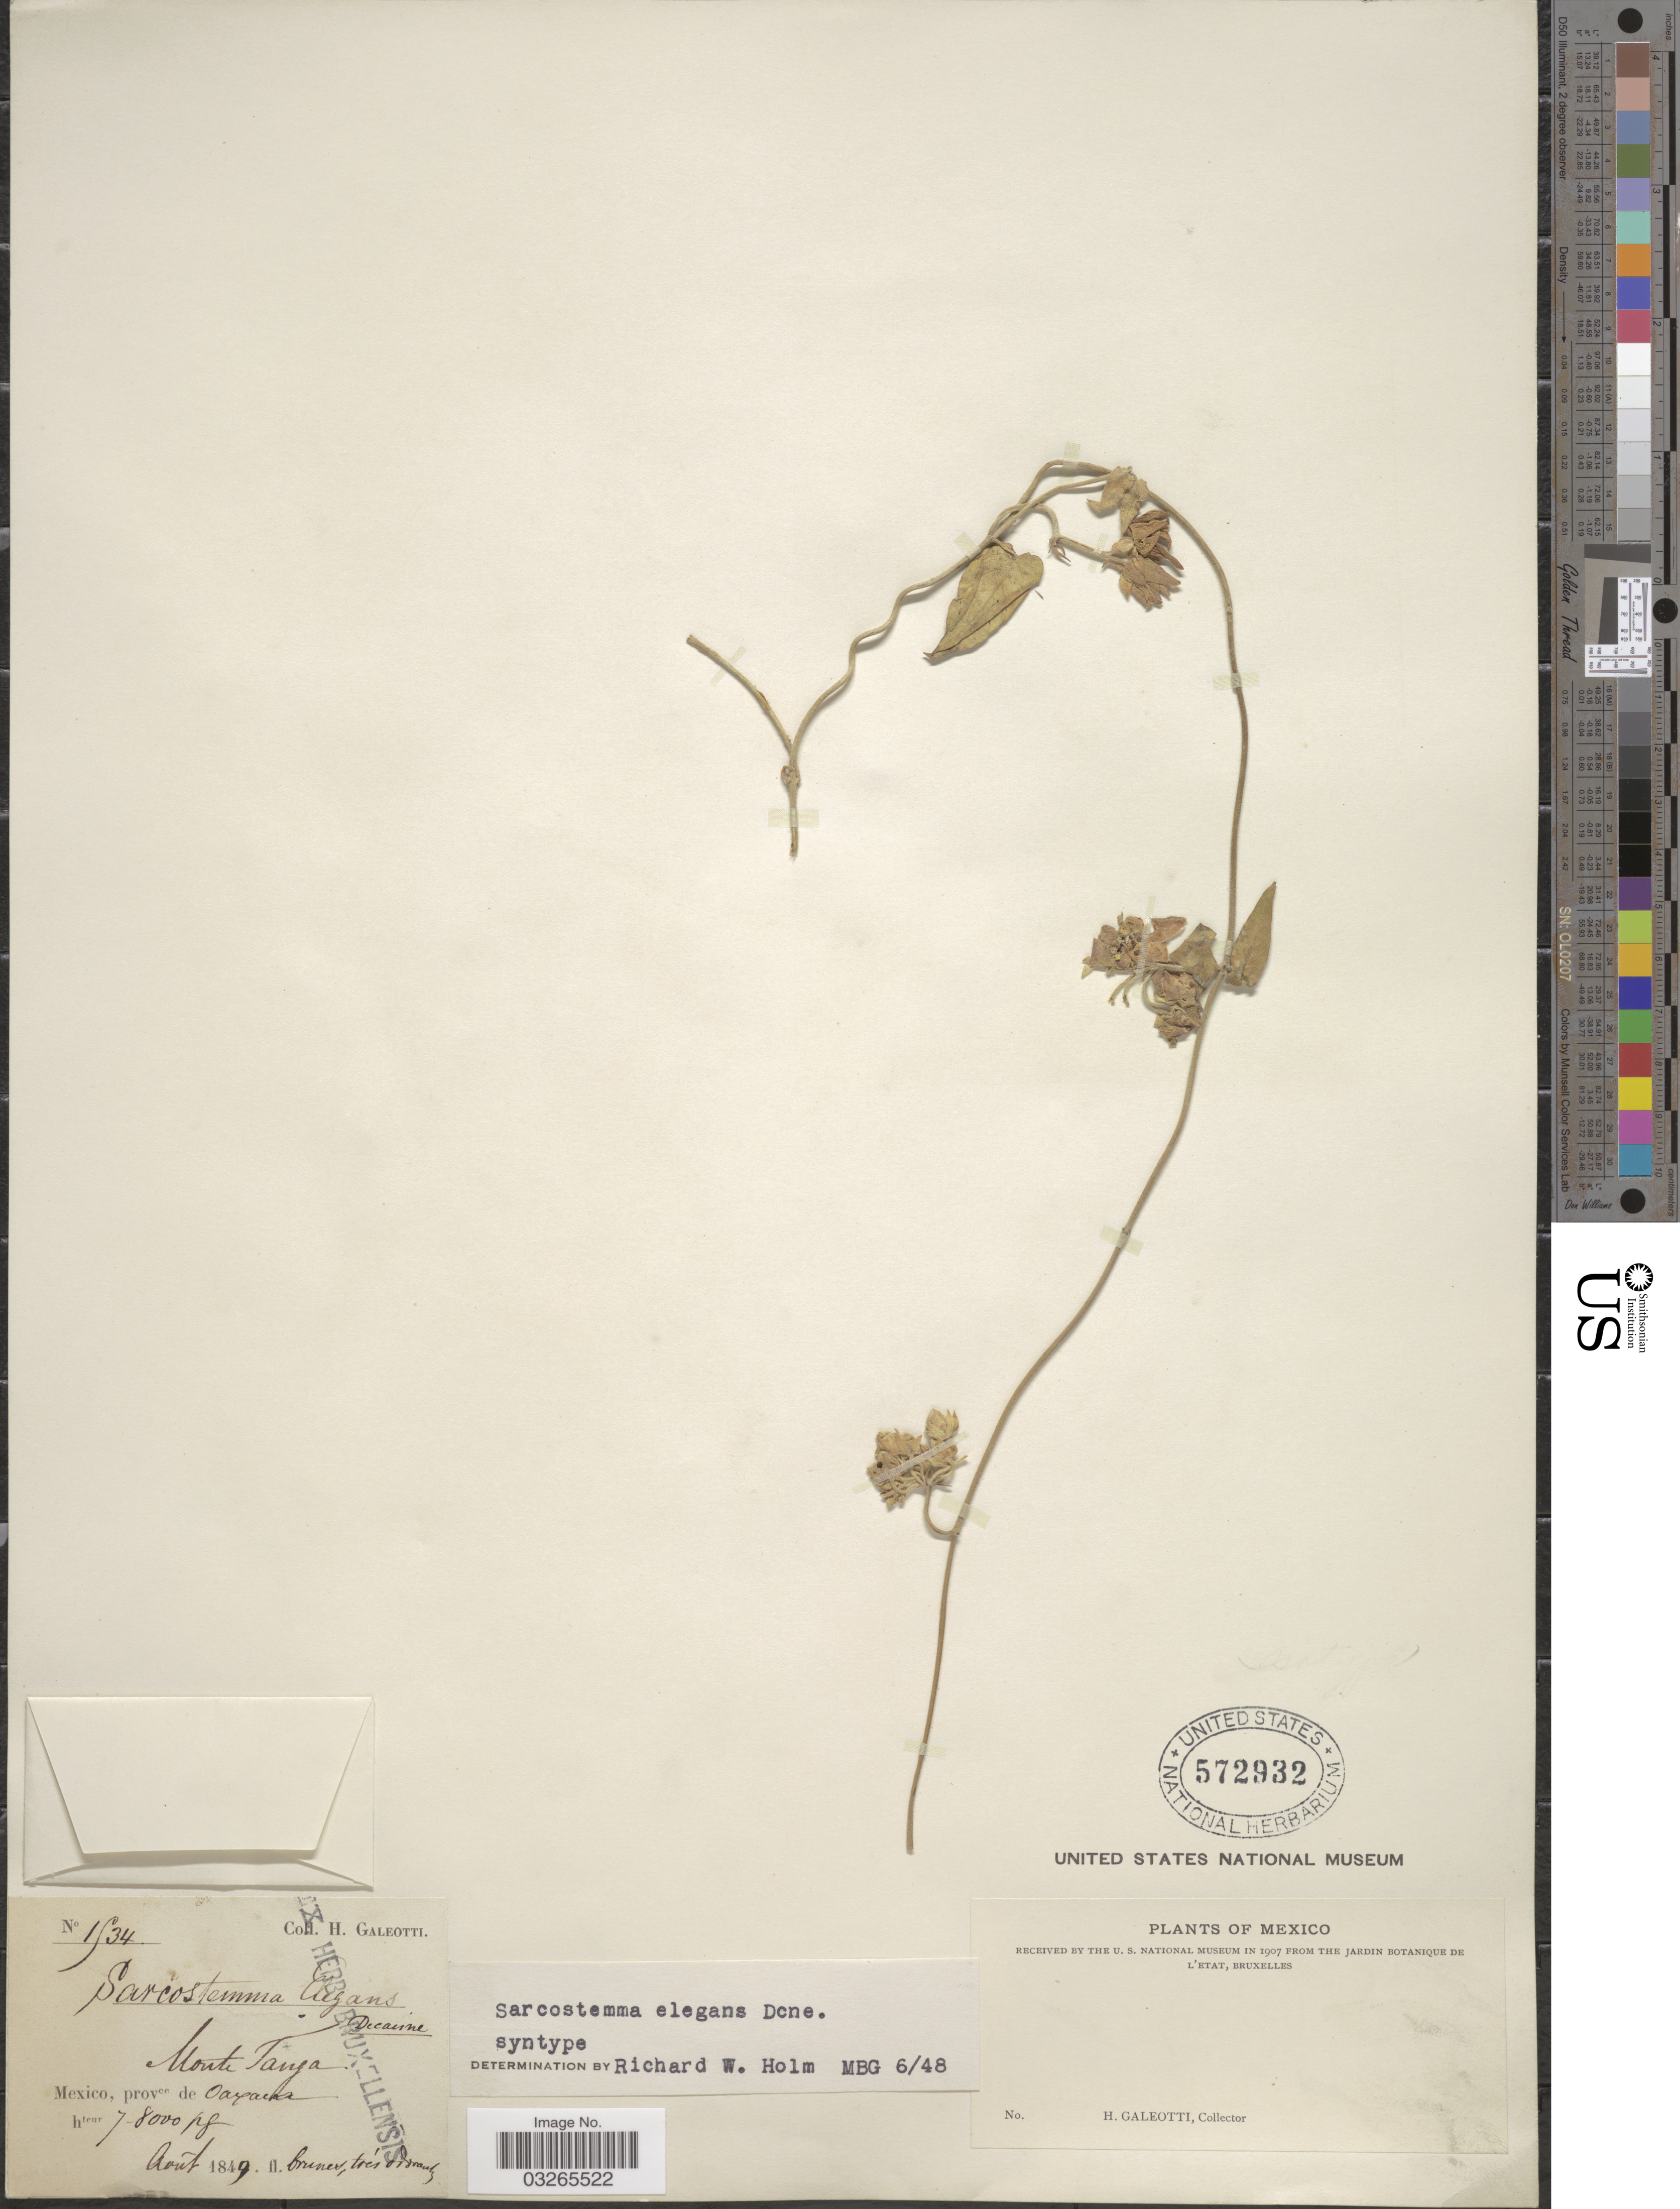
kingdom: Plantae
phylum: Tracheophyta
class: Magnoliopsida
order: Gentianales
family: Apocynaceae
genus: Sarcostemma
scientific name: Sarcostemma elegans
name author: Decne.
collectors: H. G. Galeotti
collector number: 1534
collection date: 1849-08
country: Mexico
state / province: Oaxaca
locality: Monte Tanga.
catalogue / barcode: US 572932